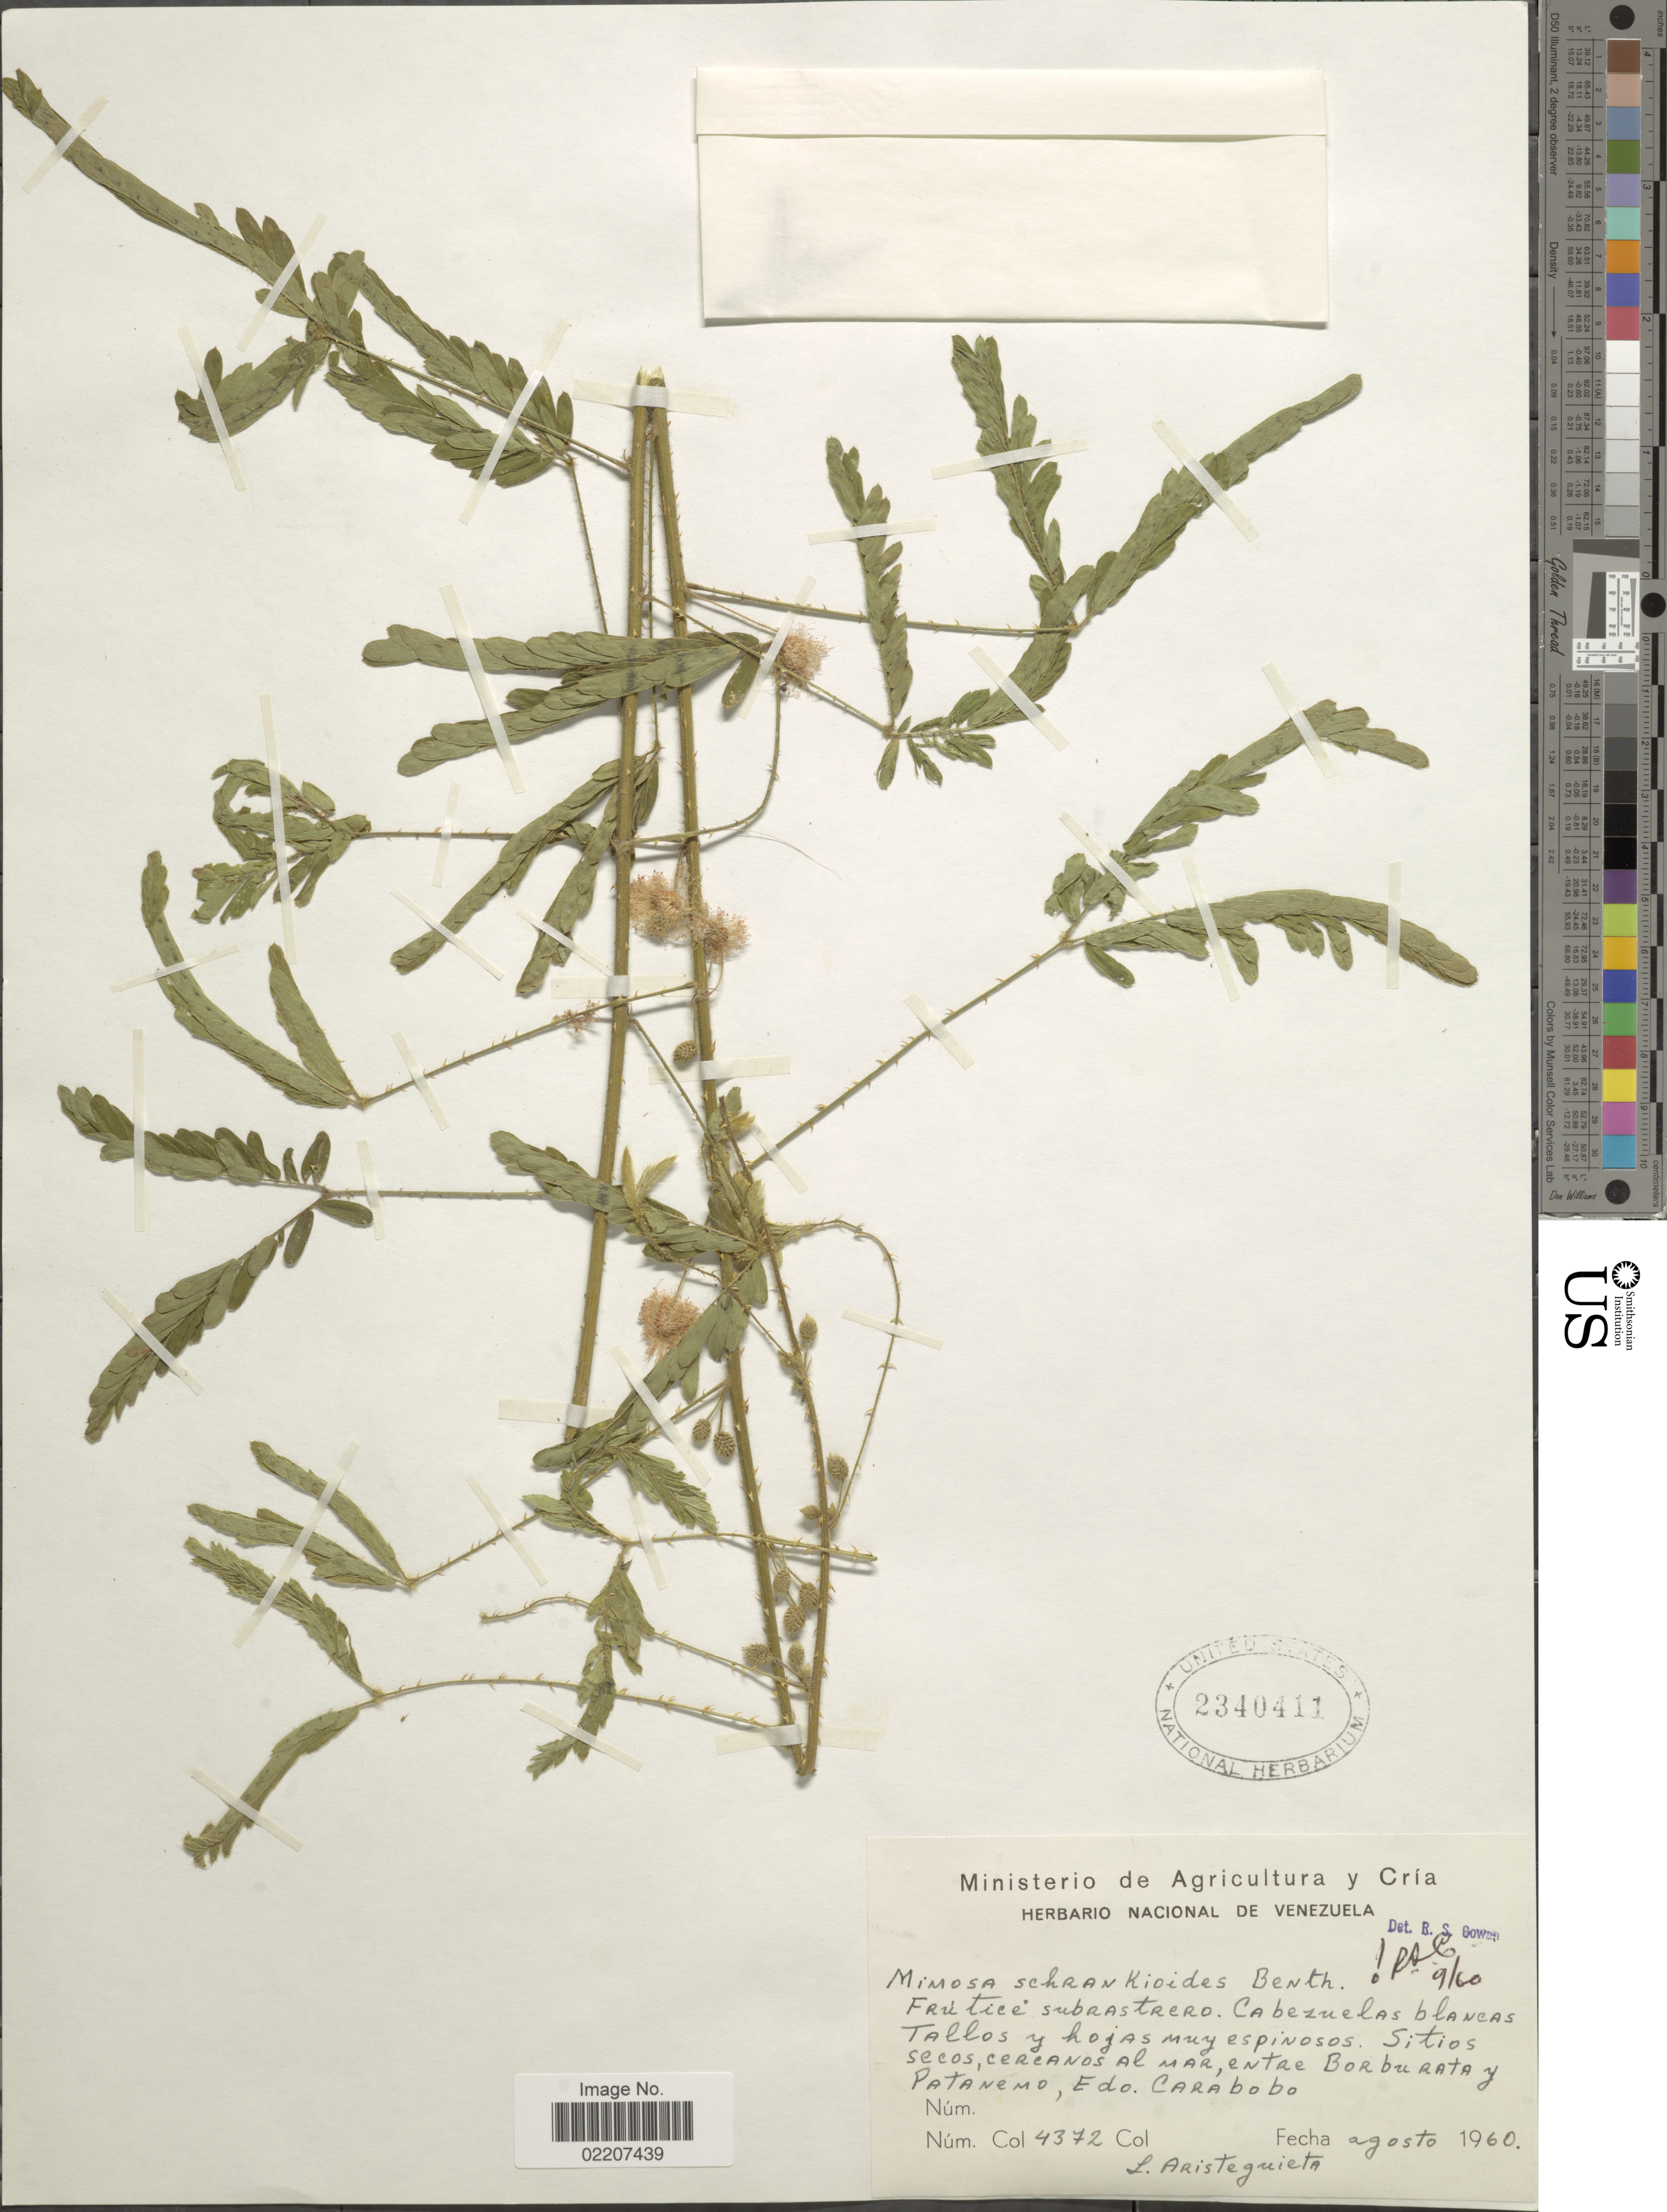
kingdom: Plantae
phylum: Tracheophyta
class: Magnoliopsida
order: Fabales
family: Fabaceae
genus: Mimosa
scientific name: Mimosa schrankioides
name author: Benth.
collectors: -. Aristeguieta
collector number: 4372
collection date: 1960-08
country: Venezuela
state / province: Carabobo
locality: Sitios secos, cereanos al mar, entae Borburata y Patanemo, Edo. Carabobo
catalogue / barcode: US 2340411